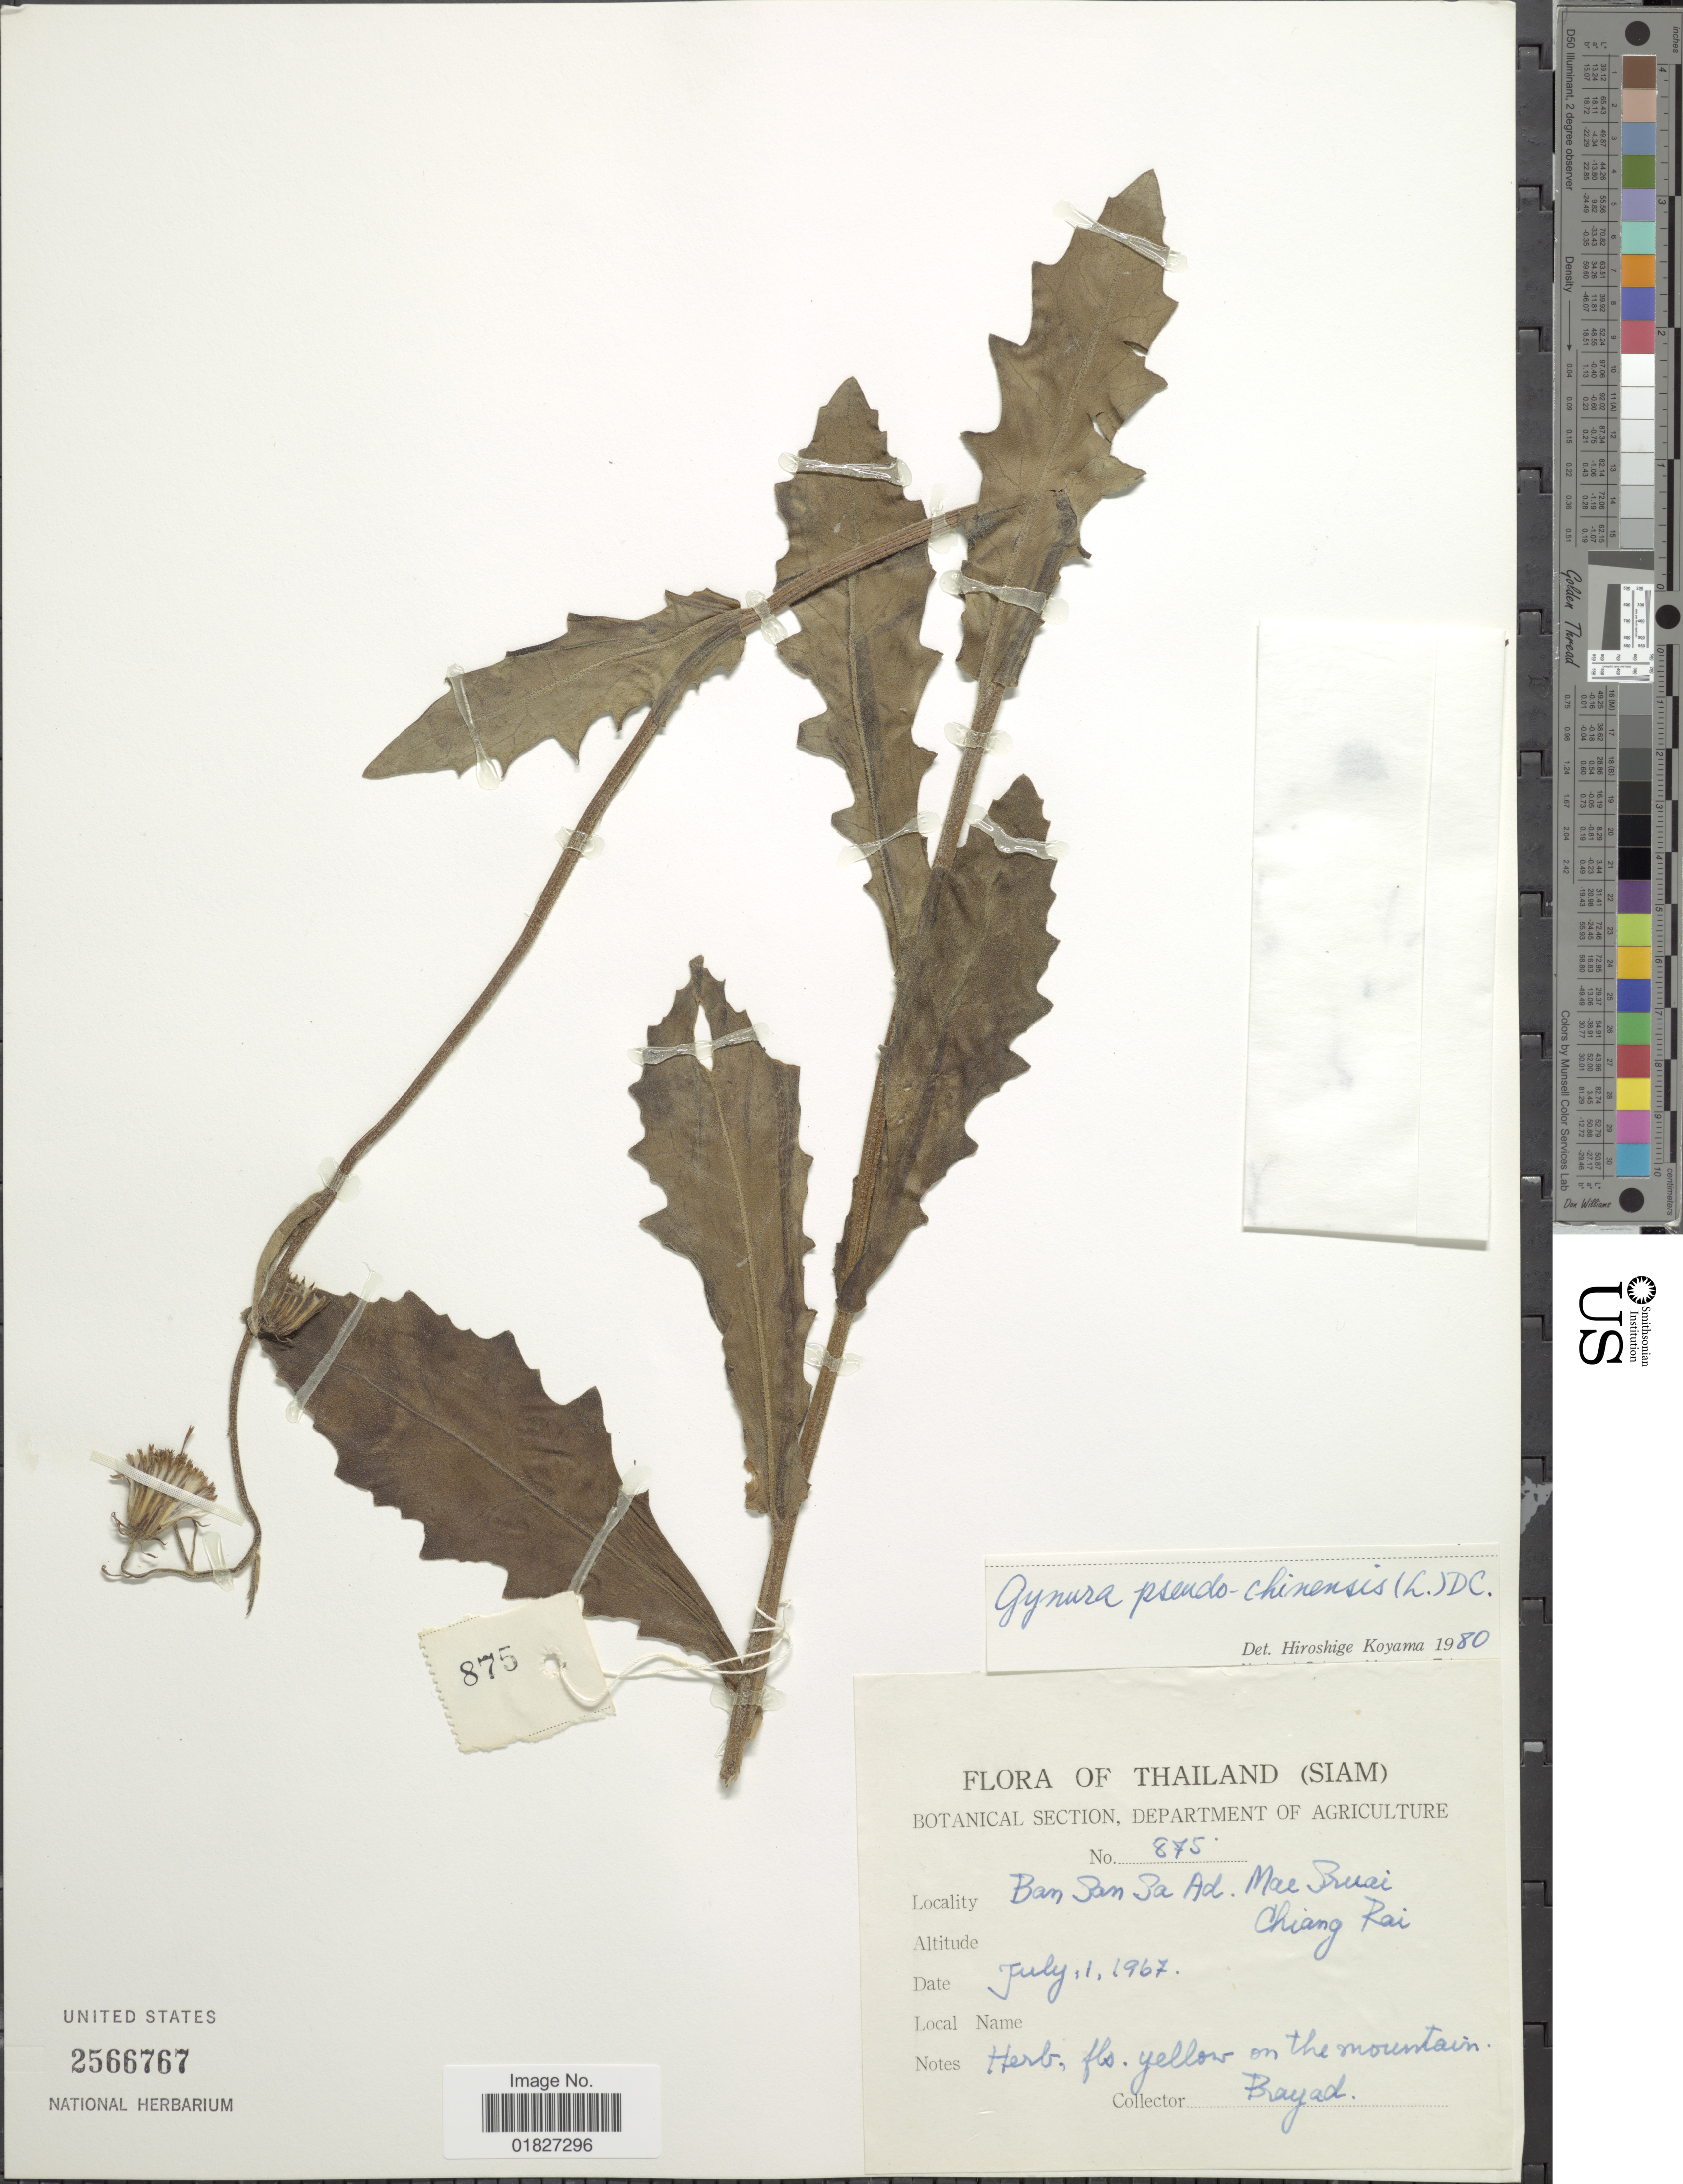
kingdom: Plantae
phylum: Tracheophyta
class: Magnoliopsida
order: Asterales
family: Asteraceae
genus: Gynura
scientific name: Gynura pseudochina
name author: (L.) DC.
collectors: Brayad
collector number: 875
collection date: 1967-07-01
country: Thailand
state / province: Chiang Rai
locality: Siam, Ban San Sa Ad. Mac Sruai [interpreted]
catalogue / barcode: US 2566767